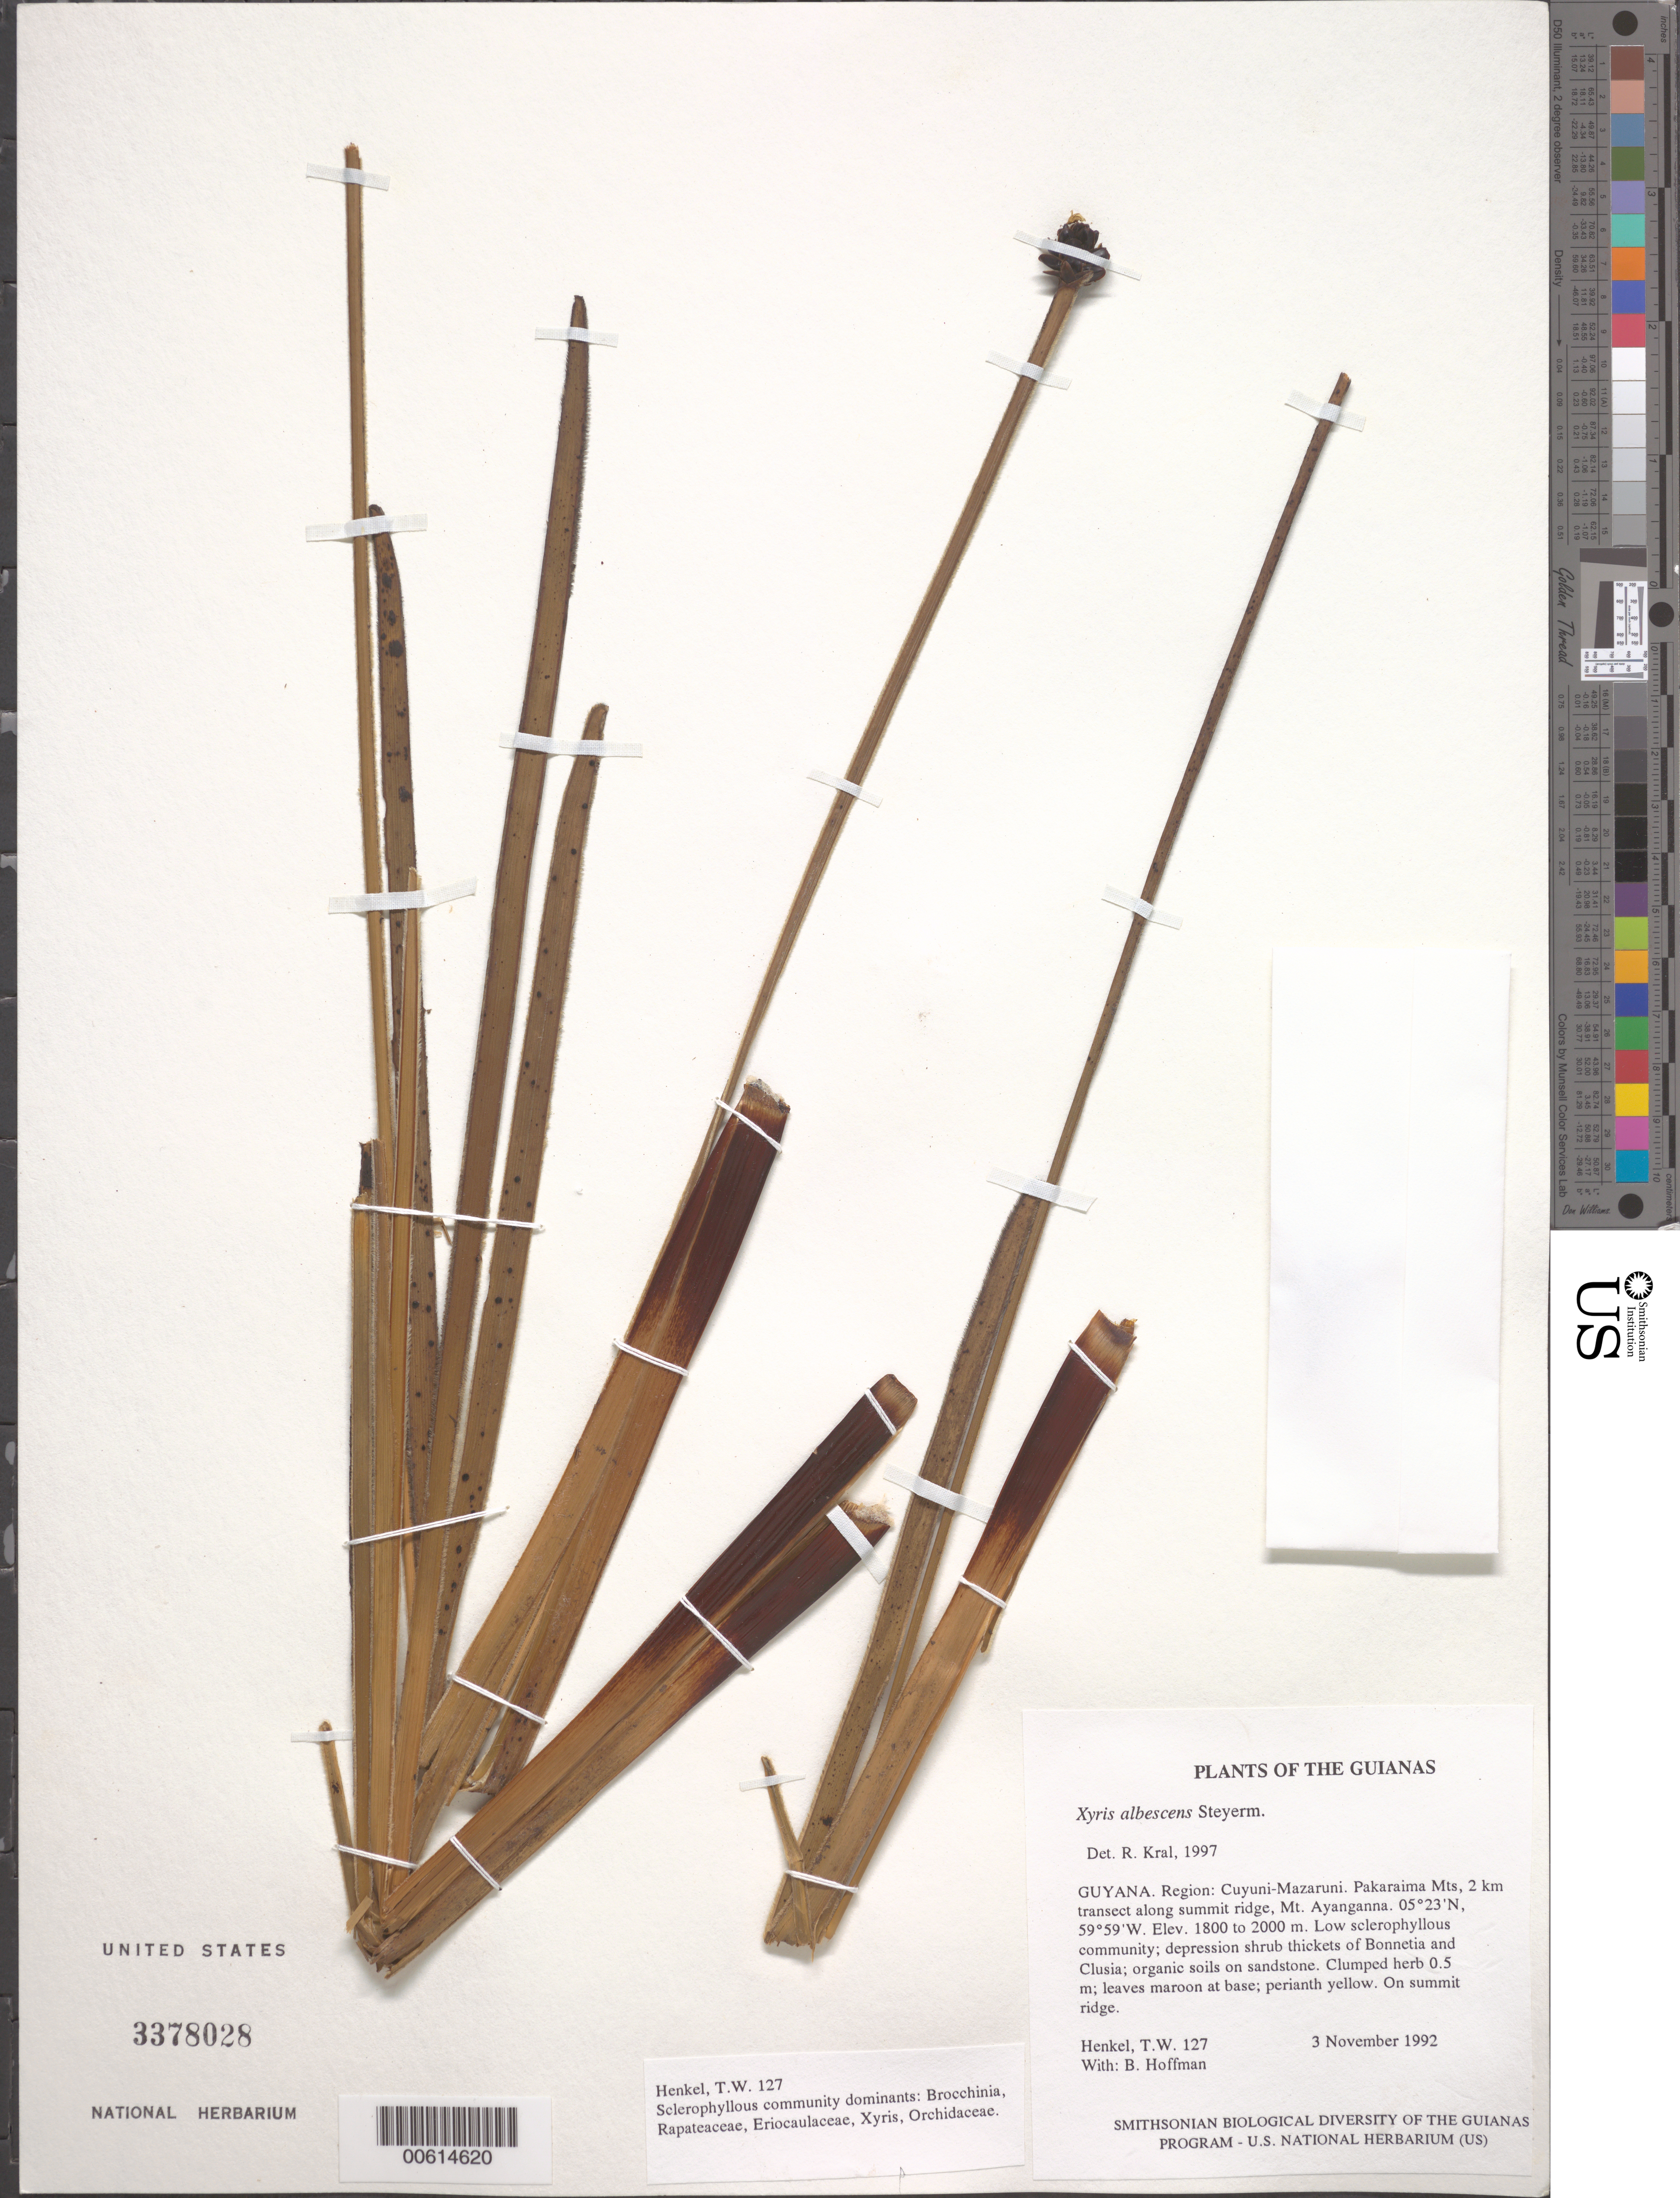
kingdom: Plantae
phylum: Tracheophyta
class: Liliopsida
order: Poales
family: Xyridaceae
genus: Xyris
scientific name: Xyris albescens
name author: Steyerm.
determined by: Kral, Robert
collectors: T. Henkel & B. Hoffman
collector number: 127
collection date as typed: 3 November 1992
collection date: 1992-11-03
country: Guyana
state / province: Cuyuni-Mazaruni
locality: Pakaraima Mts, 2 km transect along summit ridge, Mt. Ayanganna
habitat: Low sclerophyllous community; depression shrub thickets of Bonnetia and Clusia; organic soils on sandstone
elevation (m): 1800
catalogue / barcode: US 3378028